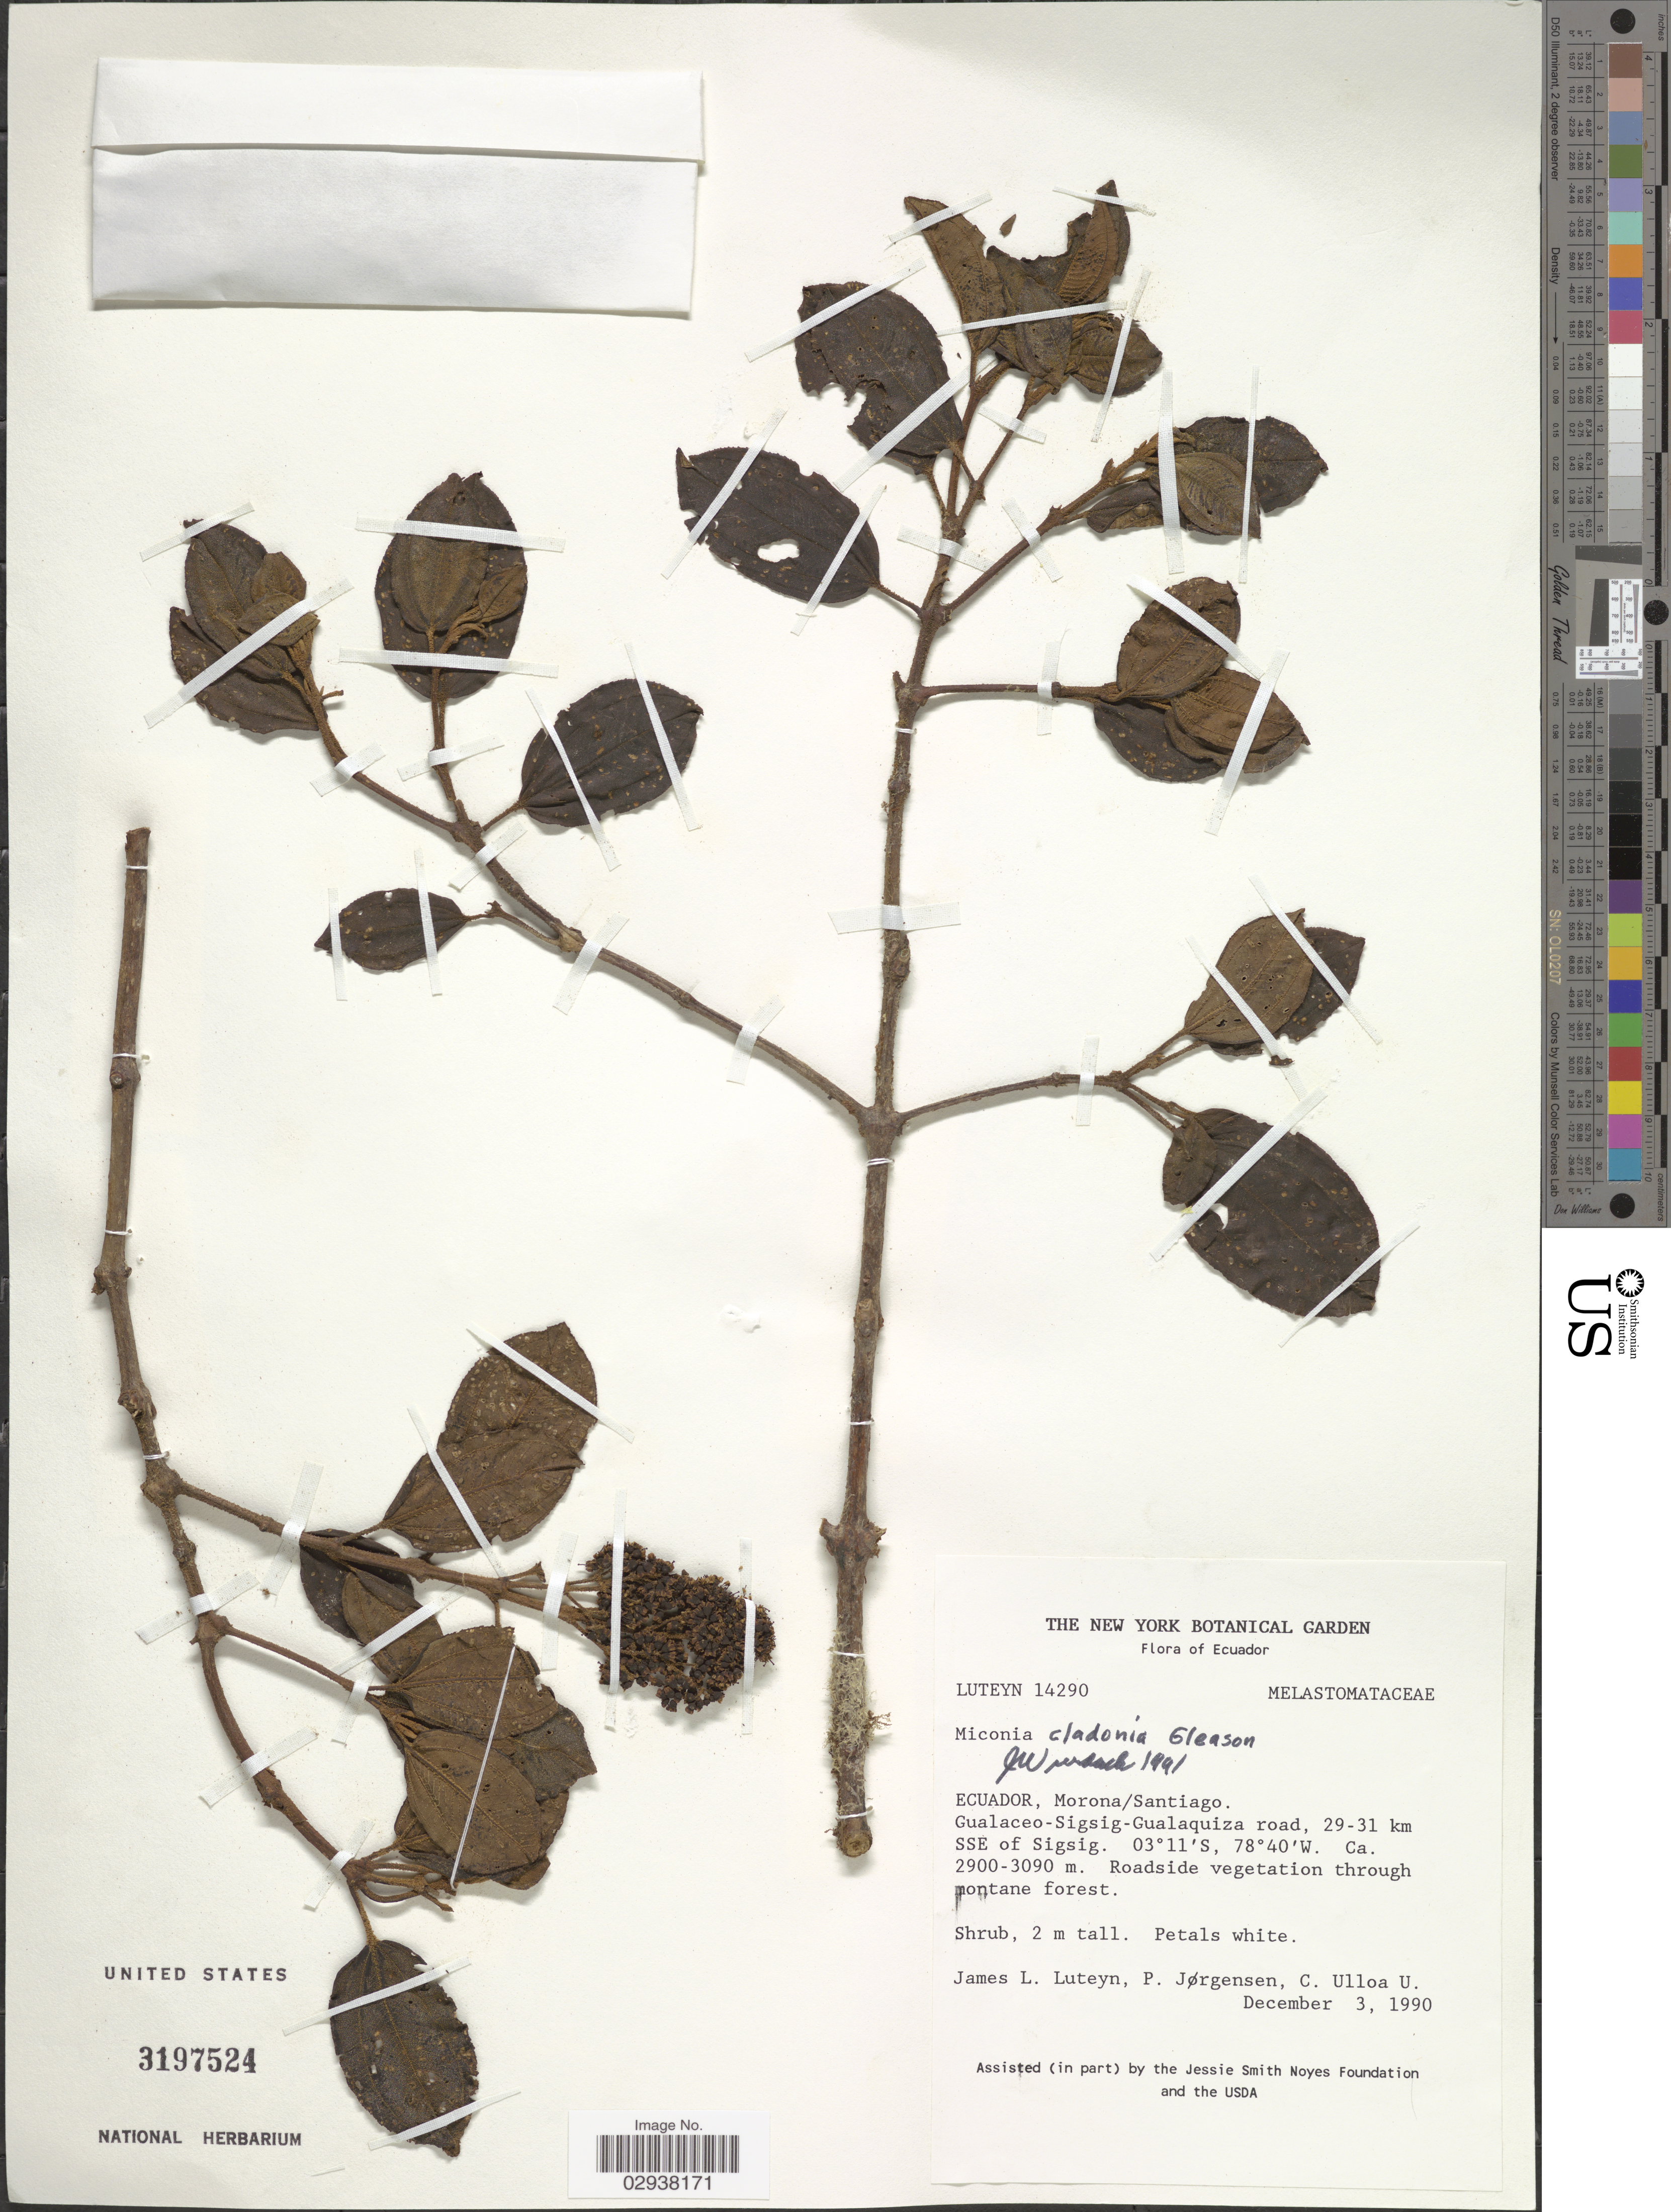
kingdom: Plantae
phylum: Tracheophyta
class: Magnoliopsida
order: Myrtales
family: Melastomataceae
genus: Miconia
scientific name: Miconia cladonia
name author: Gleason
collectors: J. Luteyn, P. Jørgensen & C. Ulloa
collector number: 14290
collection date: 1990-12-03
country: Ecuador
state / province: Morona-Santiago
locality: Gualaceo-Sigsig-Gualaquiza road, 29-31 km SSE of Sigsig.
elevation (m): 2900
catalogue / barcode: US 3197524